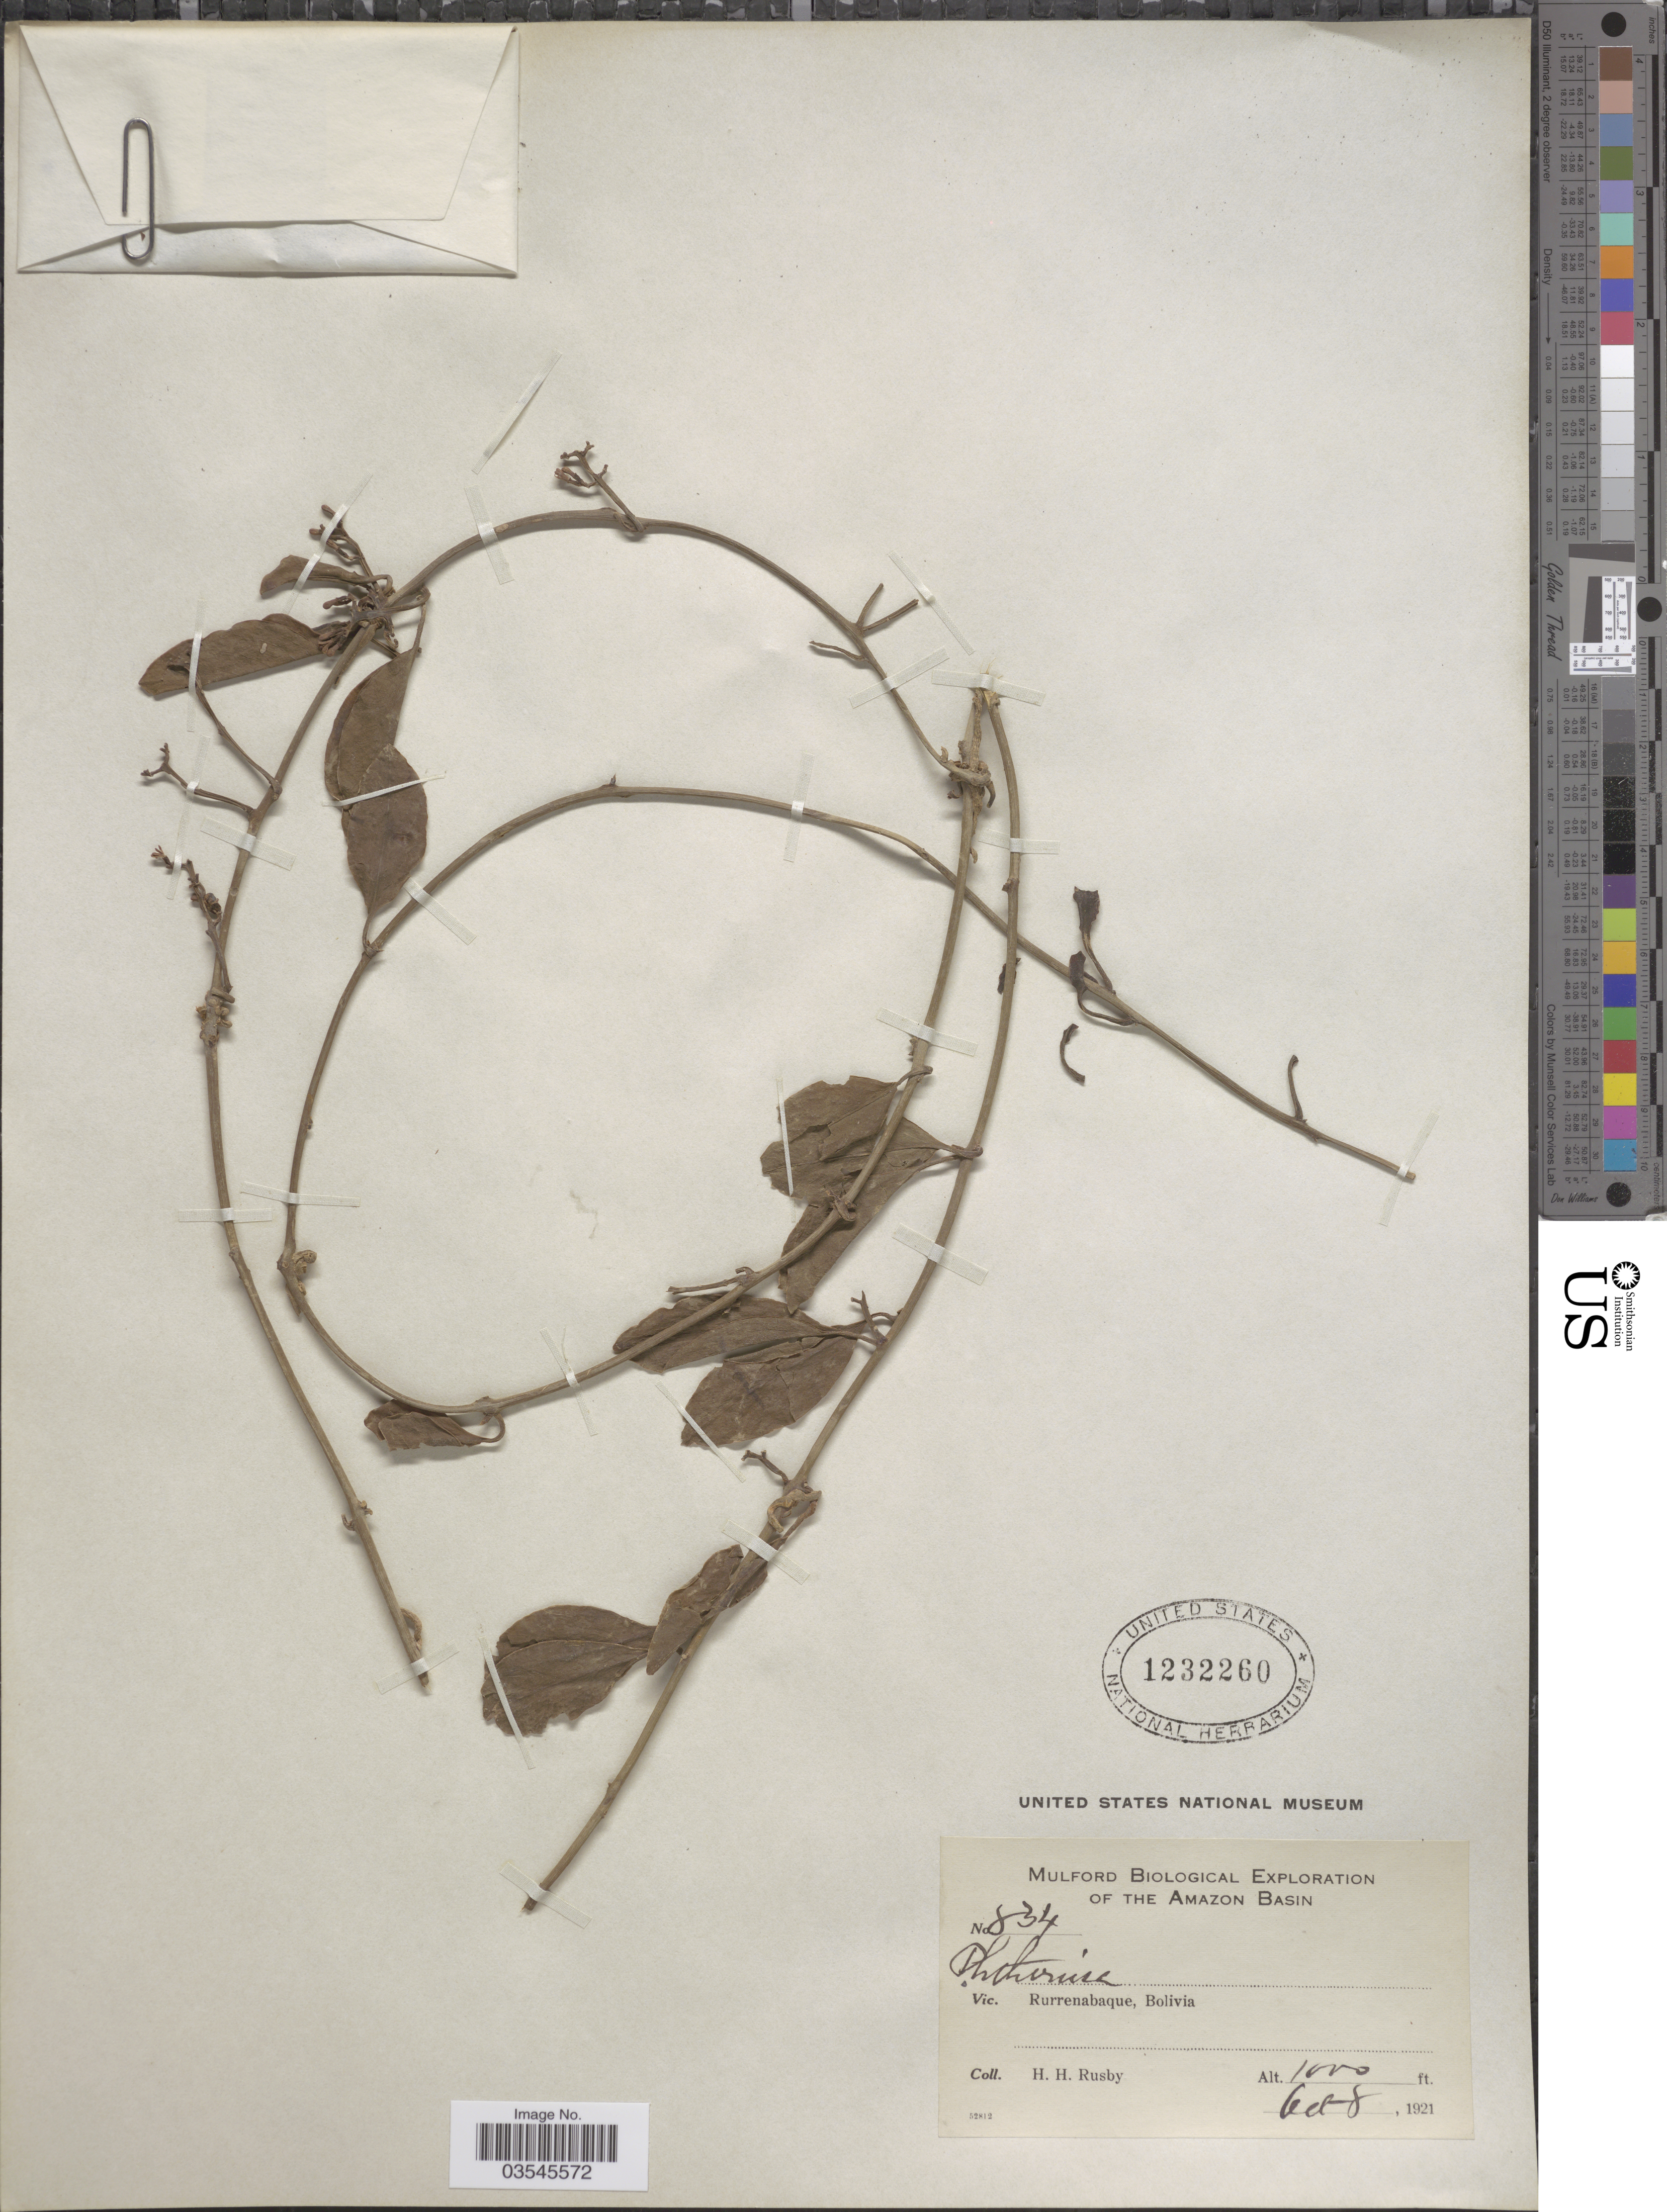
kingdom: Plantae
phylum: Tracheophyta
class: Magnoliopsida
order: Santalales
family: Loranthaceae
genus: Struthanthus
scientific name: Struthanthus sp.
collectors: H. H. Rusby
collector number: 834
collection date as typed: Oct 8, 1921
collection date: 1921-10-08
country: Bolivia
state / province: Beni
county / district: José Ballivián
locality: Rurrenabaque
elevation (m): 305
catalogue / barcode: US 1232260